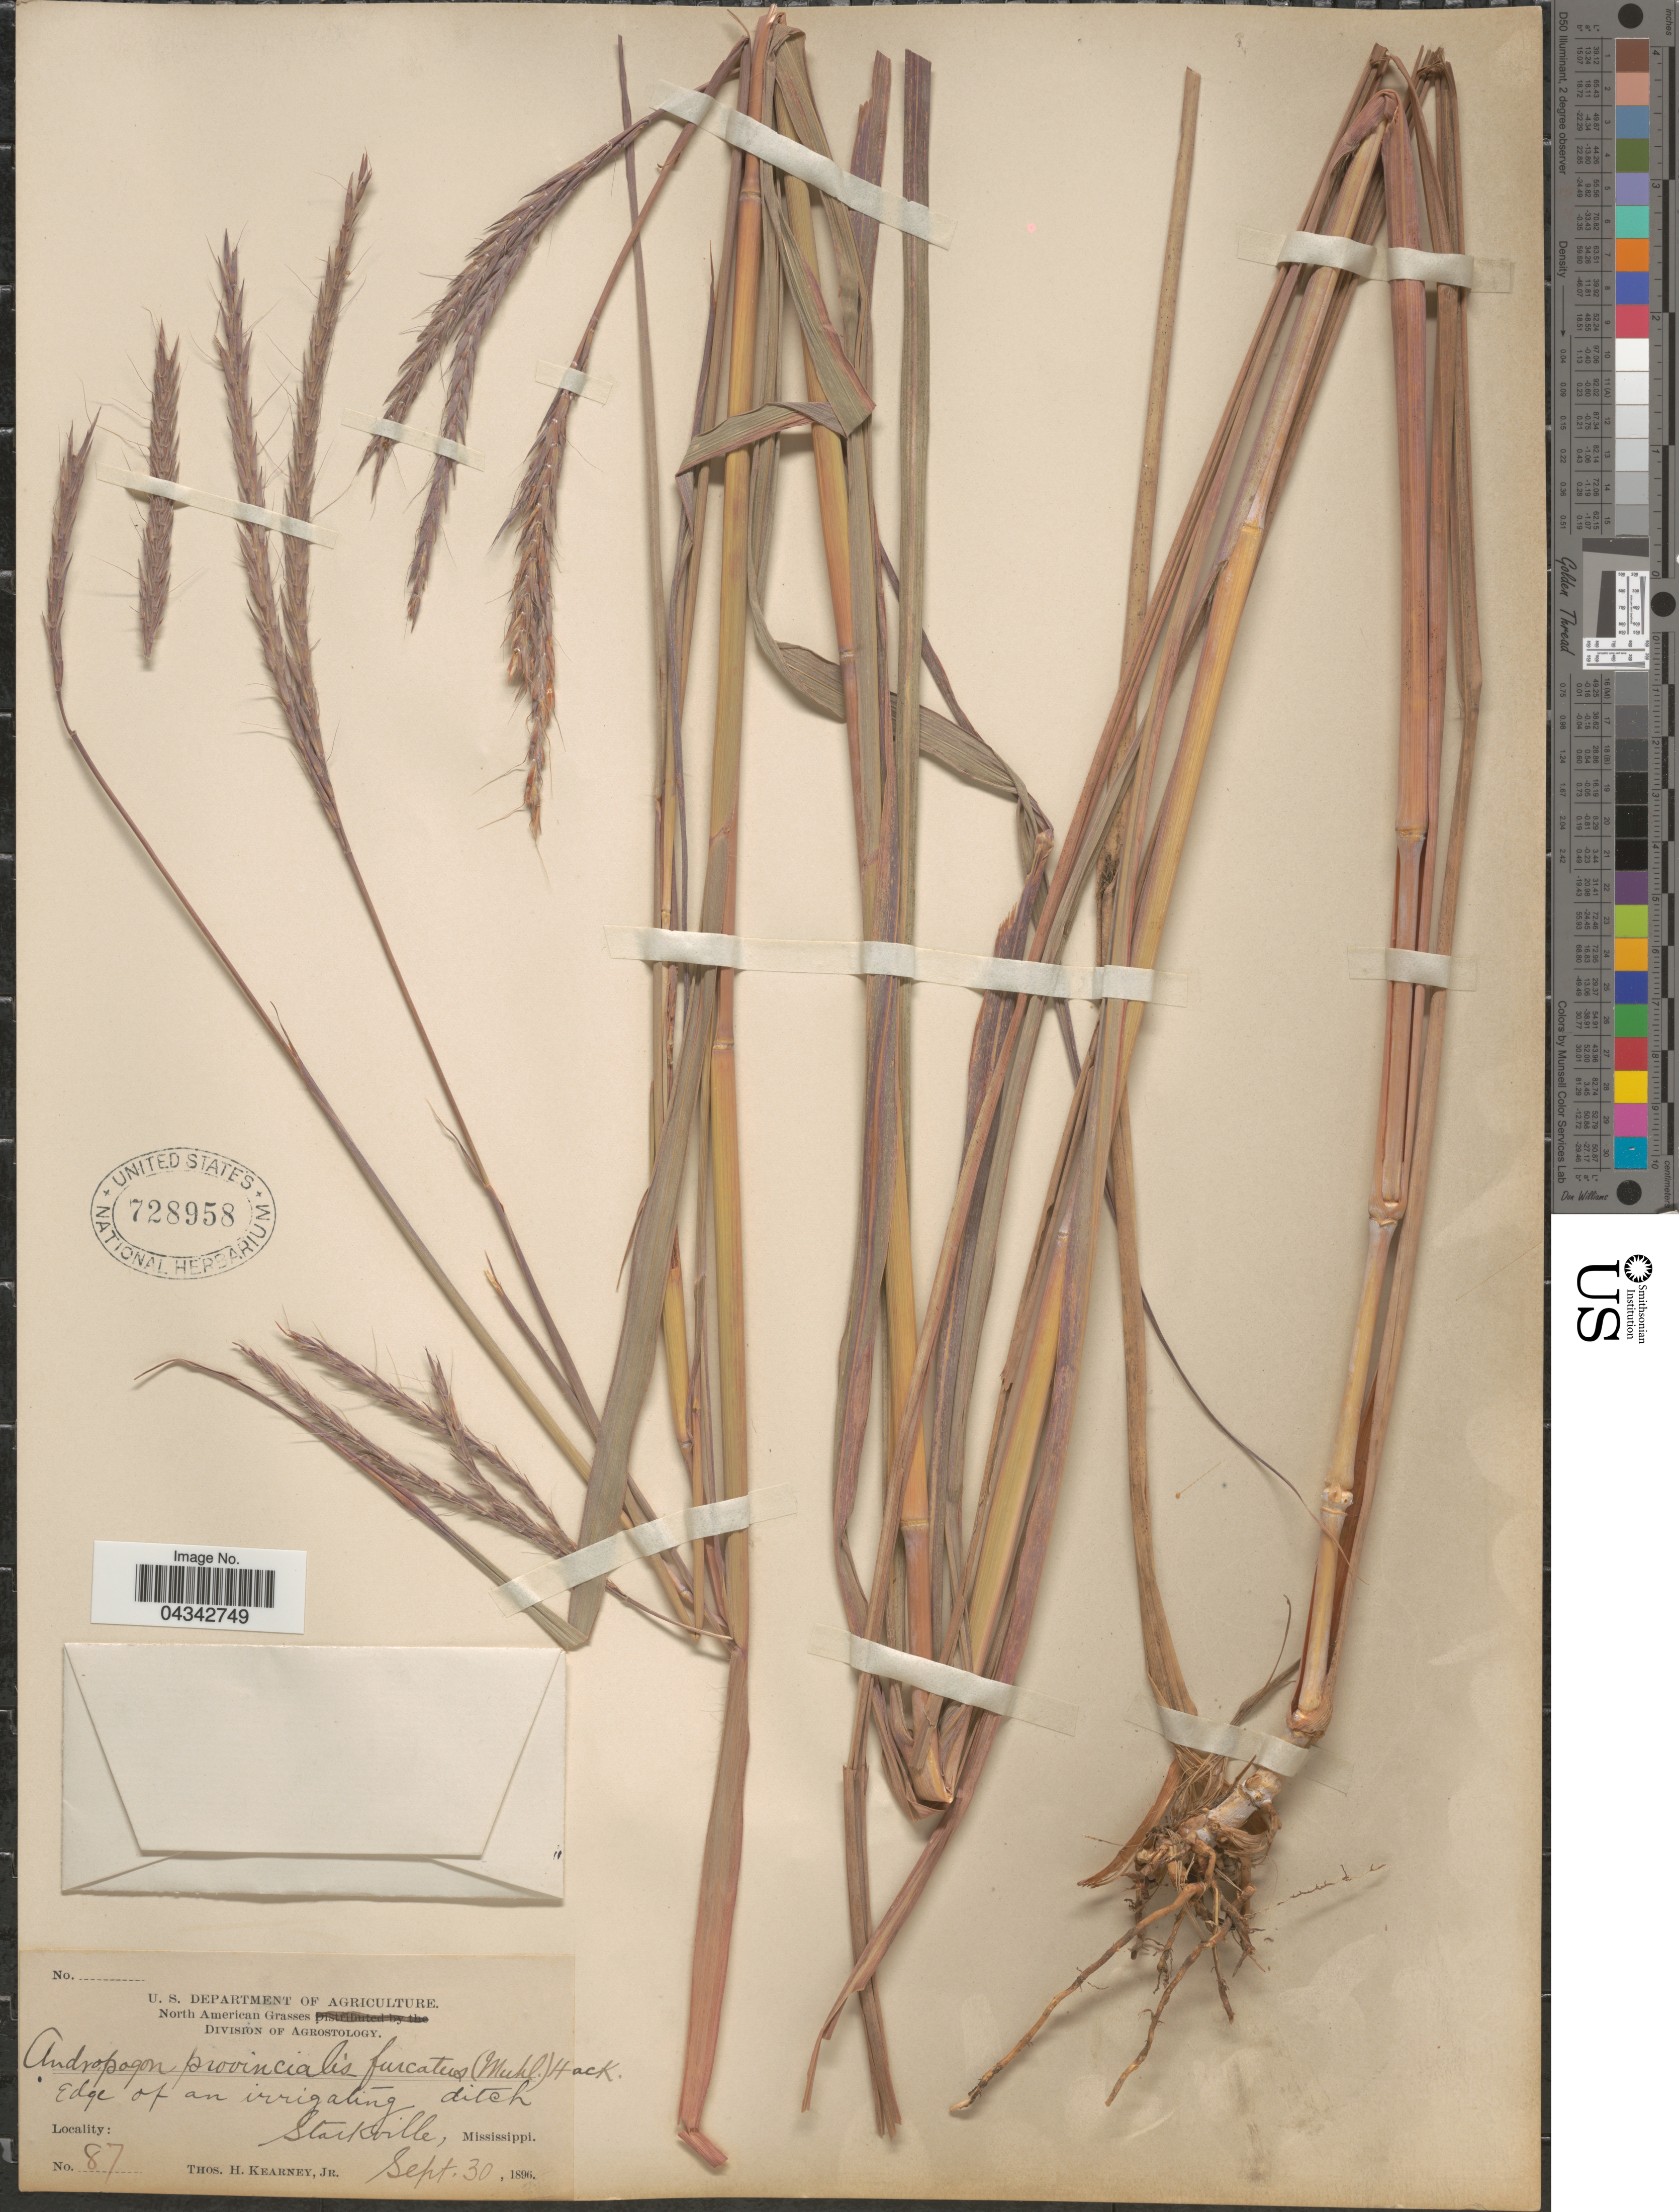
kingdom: Plantae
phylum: Tracheophyta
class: Liliopsida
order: Poales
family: Poaceae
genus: Andropogon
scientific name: Andropogon gerardii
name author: Vitman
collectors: T. H. Kearney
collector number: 87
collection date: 1896-09-30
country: United States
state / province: Mississippi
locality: Starkville.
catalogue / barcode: US 728958